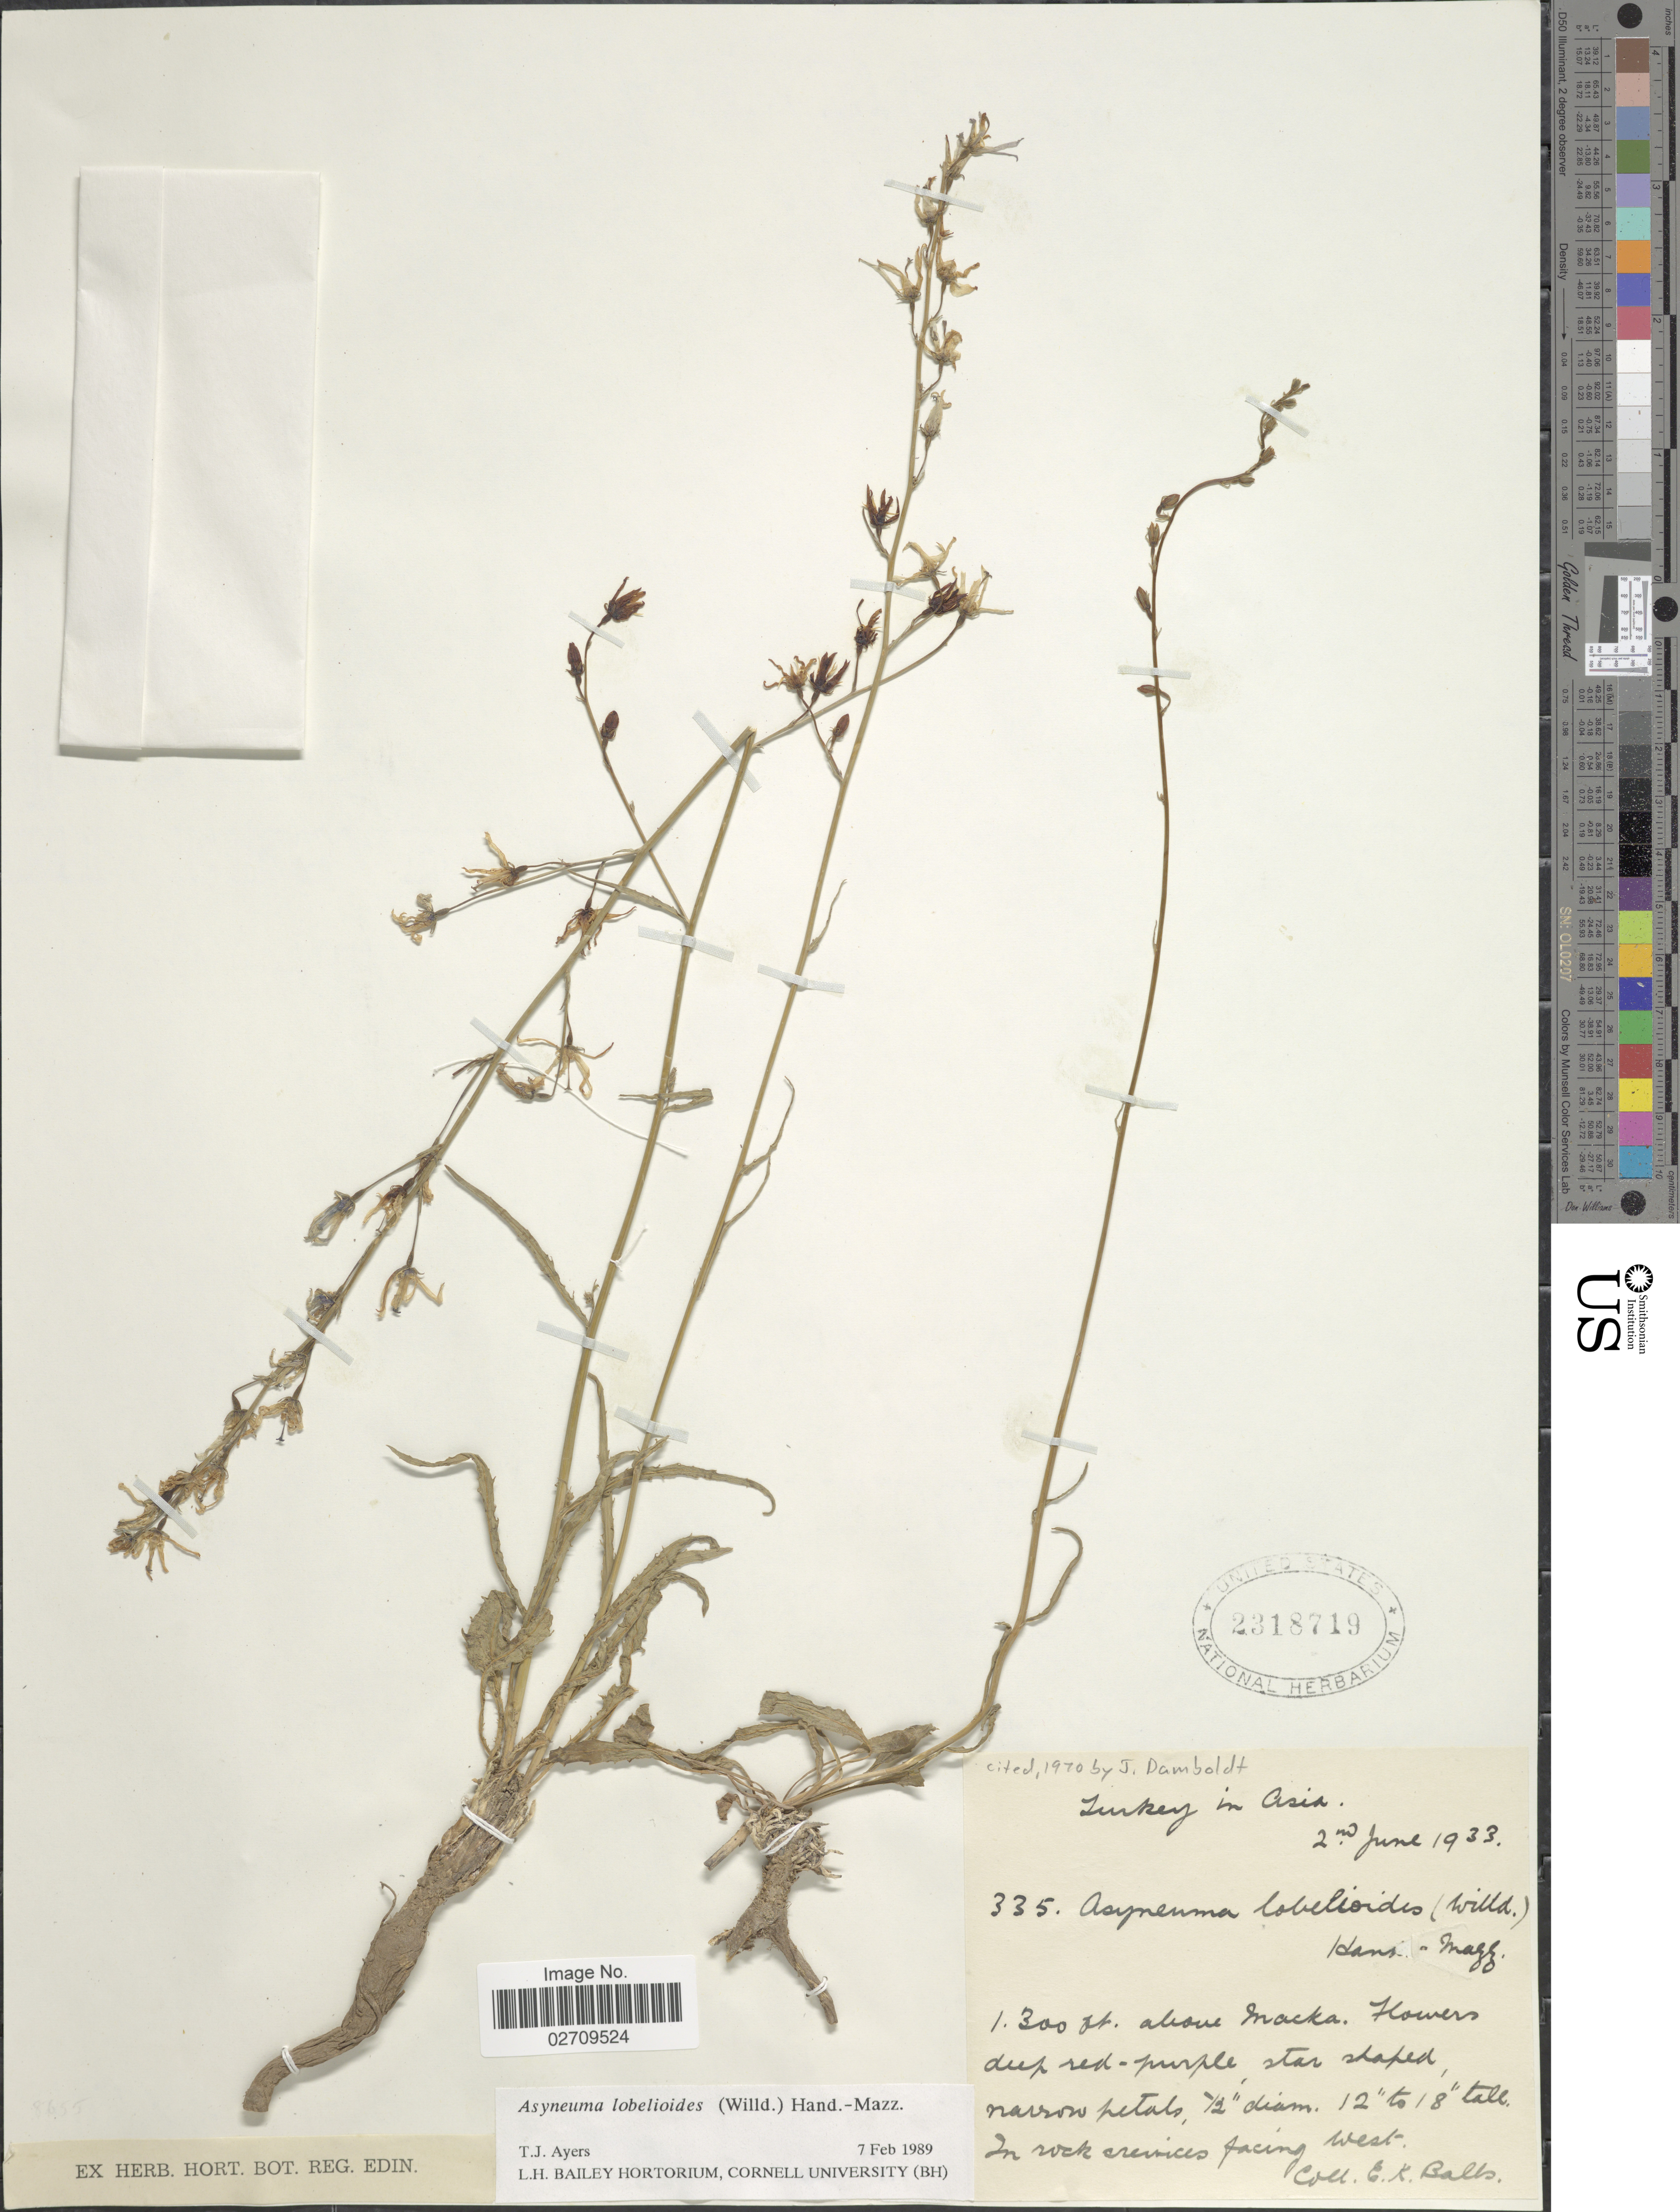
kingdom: Plantae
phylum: Tracheophyta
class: Magnoliopsida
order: Asterales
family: Campanulaceae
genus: Asyneuma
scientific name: Asyneuma lobelioides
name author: Hand.-Mazz.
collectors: E. K. Balls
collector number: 335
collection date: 1933-06-02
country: Turkey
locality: Above Macka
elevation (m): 396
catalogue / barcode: US 2318719